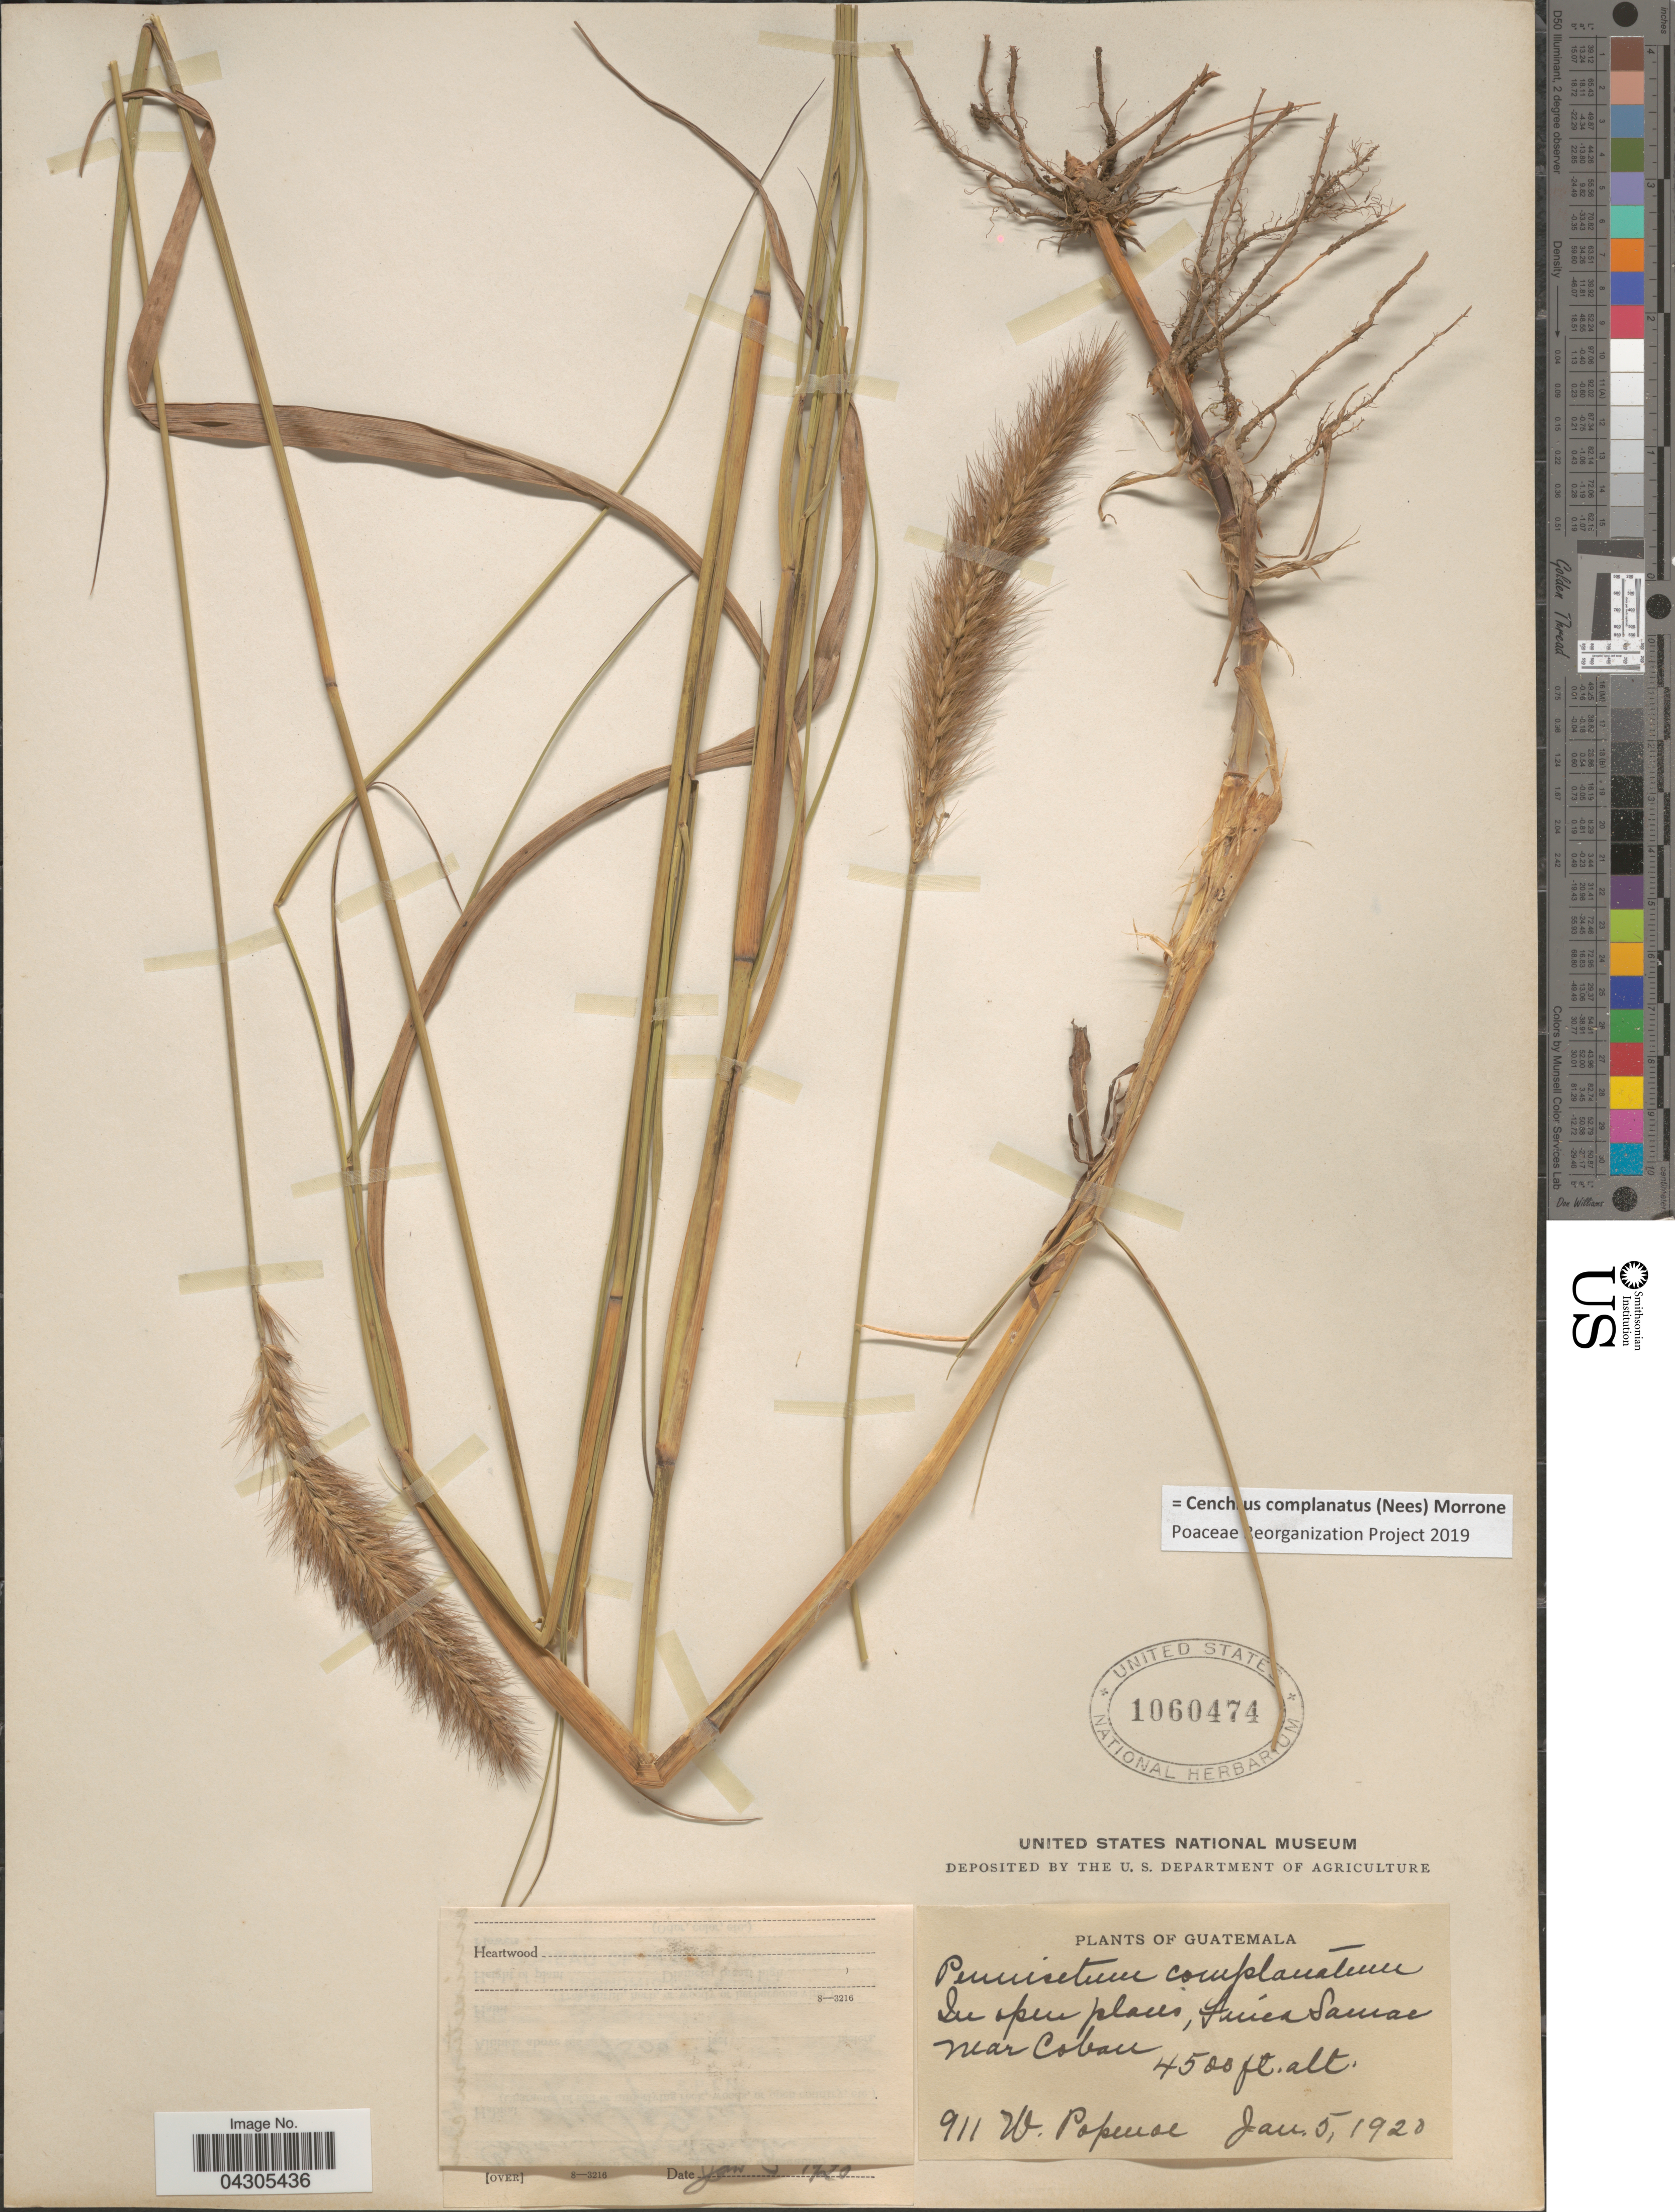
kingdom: Plantae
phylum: Tracheophyta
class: Liliopsida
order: Poales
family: Poaceae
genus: Cenchrus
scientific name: Cenchrus complanatus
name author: (Nees) Morrone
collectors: W. Popenoe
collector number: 911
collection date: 1920-01-05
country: Guatemala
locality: In open places, Finca Samac near Coban.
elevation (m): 1372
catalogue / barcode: US 1060474